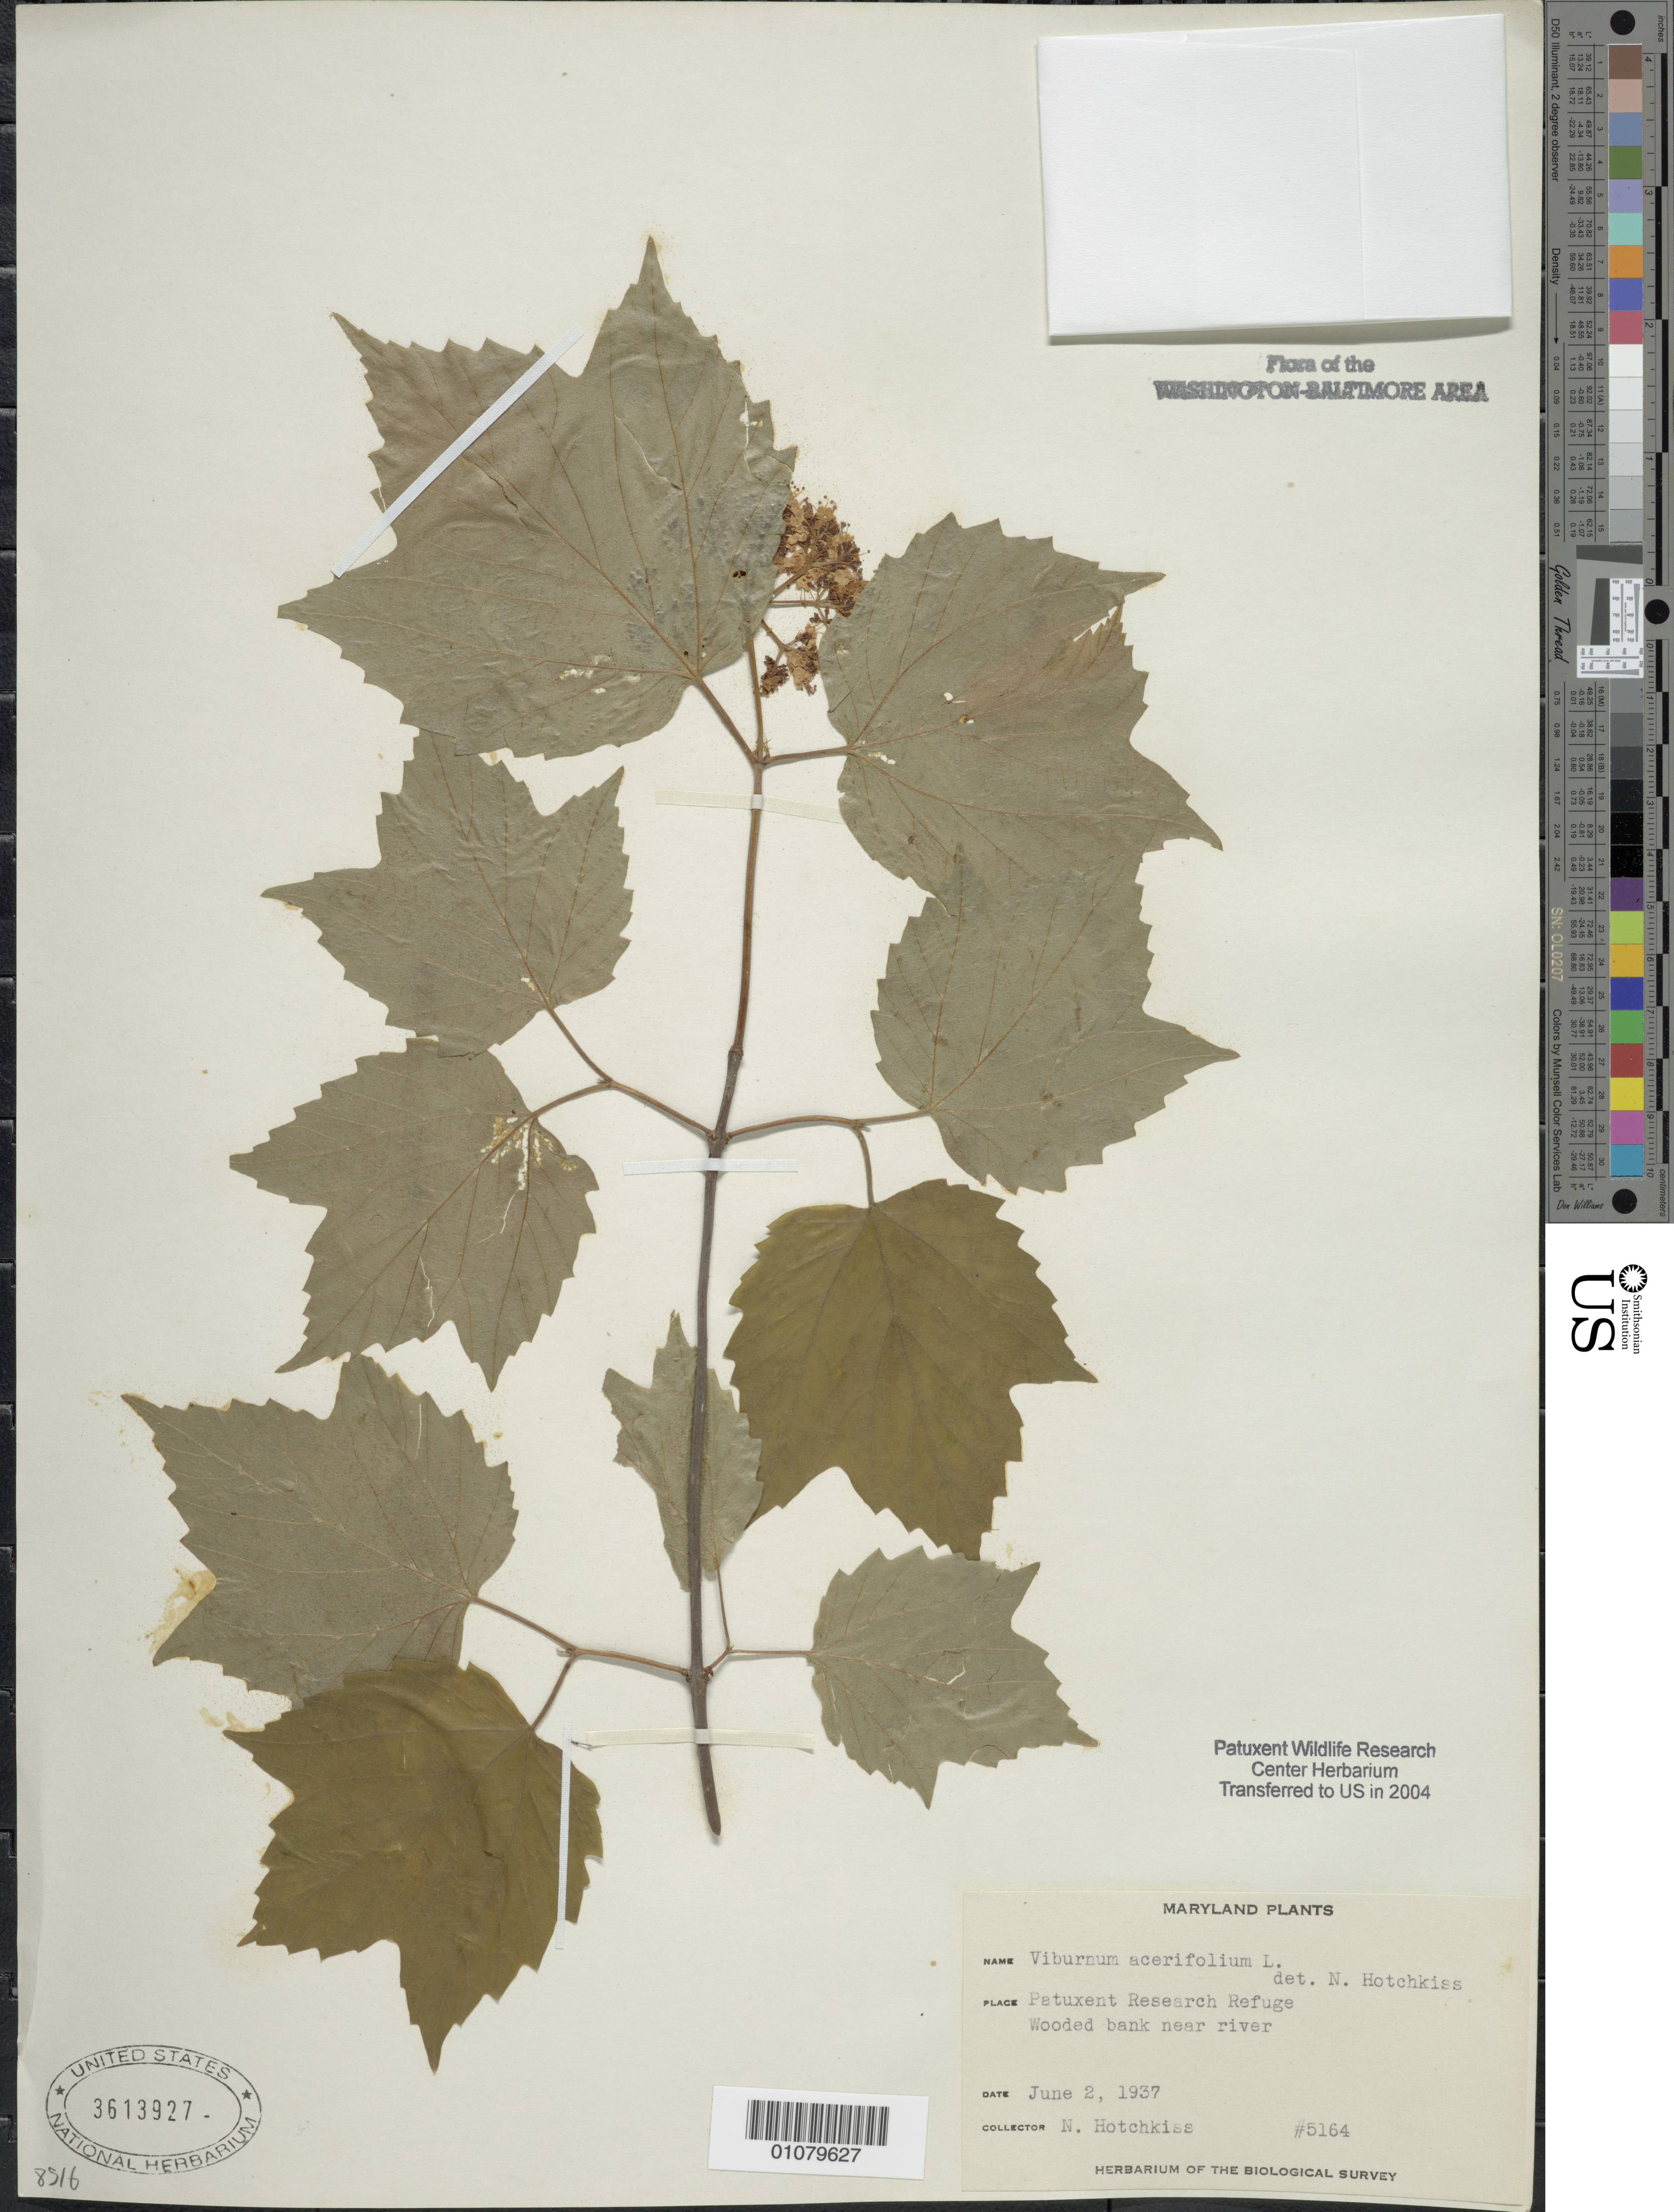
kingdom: Plantae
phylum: Tracheophyta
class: Magnoliopsida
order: Dipsacales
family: Viburnaceae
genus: Viburnum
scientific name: Viburnum acerifolium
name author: L.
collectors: N. Hotchkiss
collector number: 5164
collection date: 1937-06-02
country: United States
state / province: Maryland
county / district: Prince George's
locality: Patuxent Wildlife Refuge.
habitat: Wooded bank near river.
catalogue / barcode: US 3613927